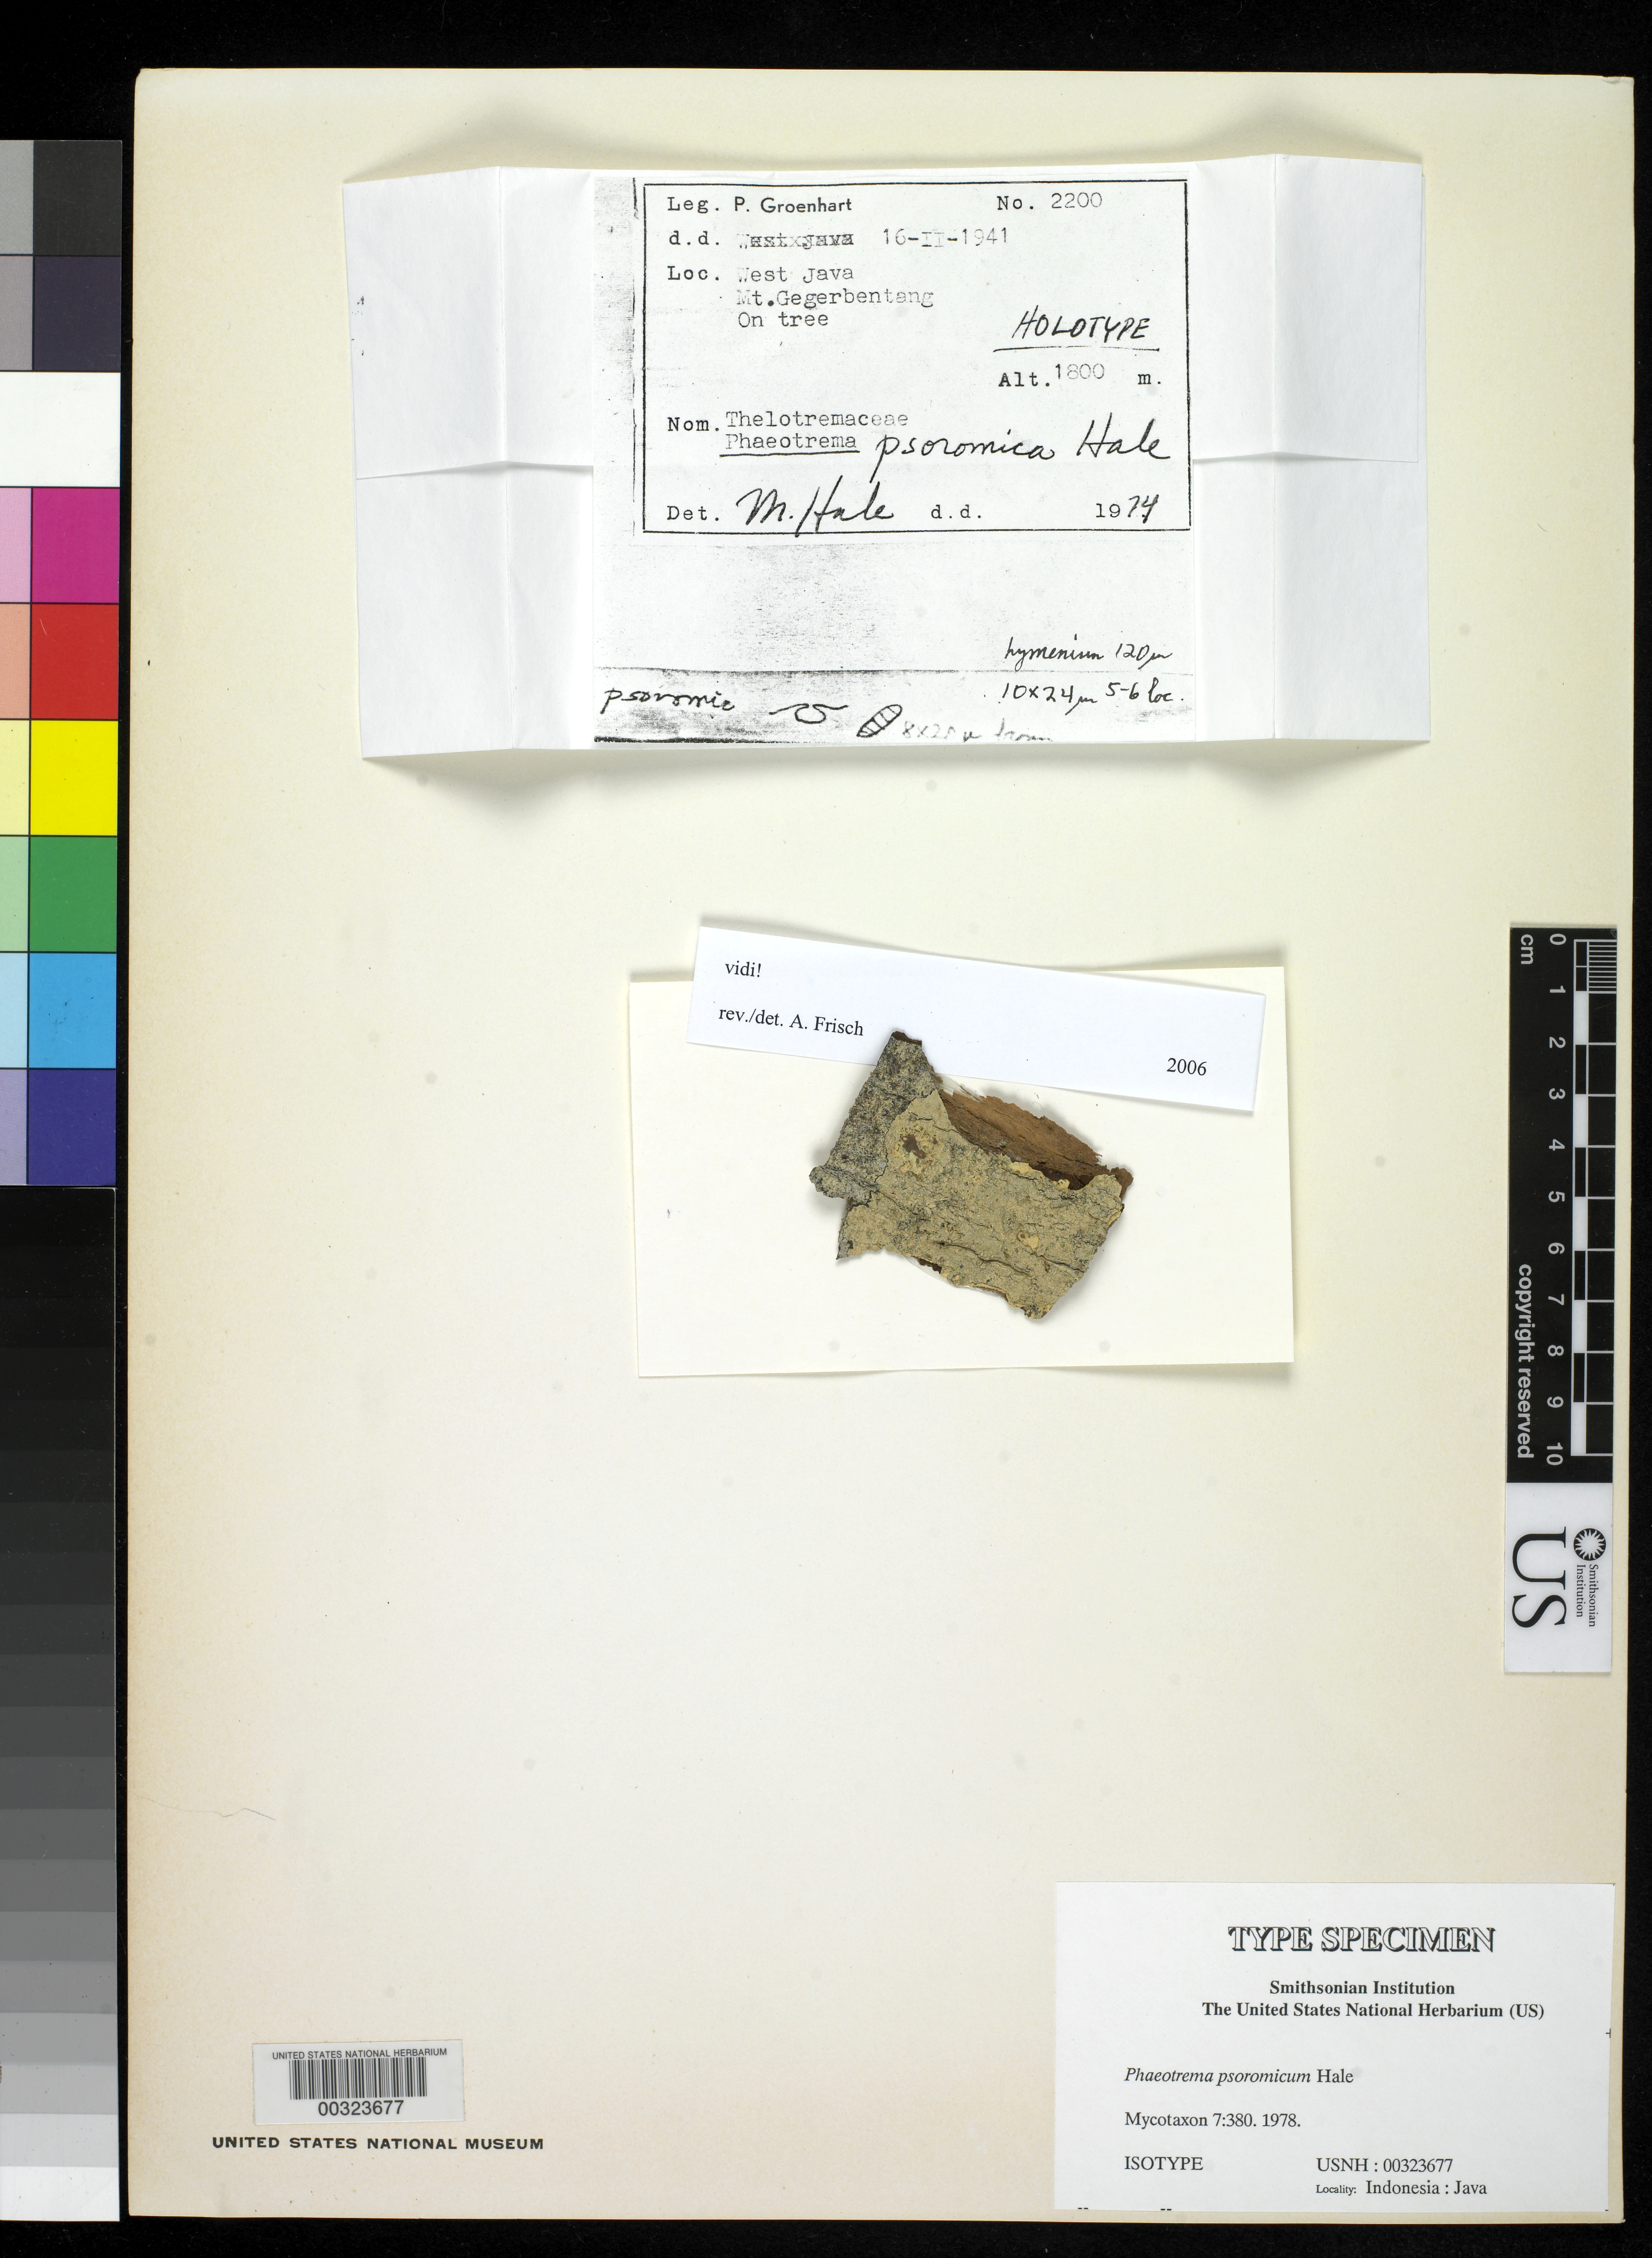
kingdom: Fungi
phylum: Ascomycota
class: Lecanoromycetes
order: Ostropales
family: Graphidaceae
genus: Phaeotrema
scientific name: Phaeotrema psoromicum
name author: Hale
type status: Isotype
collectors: P. Groenhart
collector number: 2200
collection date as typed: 16 Feb 1941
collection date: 1941-02-16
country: Indonesia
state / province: Java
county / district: Jawa Barat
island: Java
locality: Mt. Gegerbentang.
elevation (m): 1800